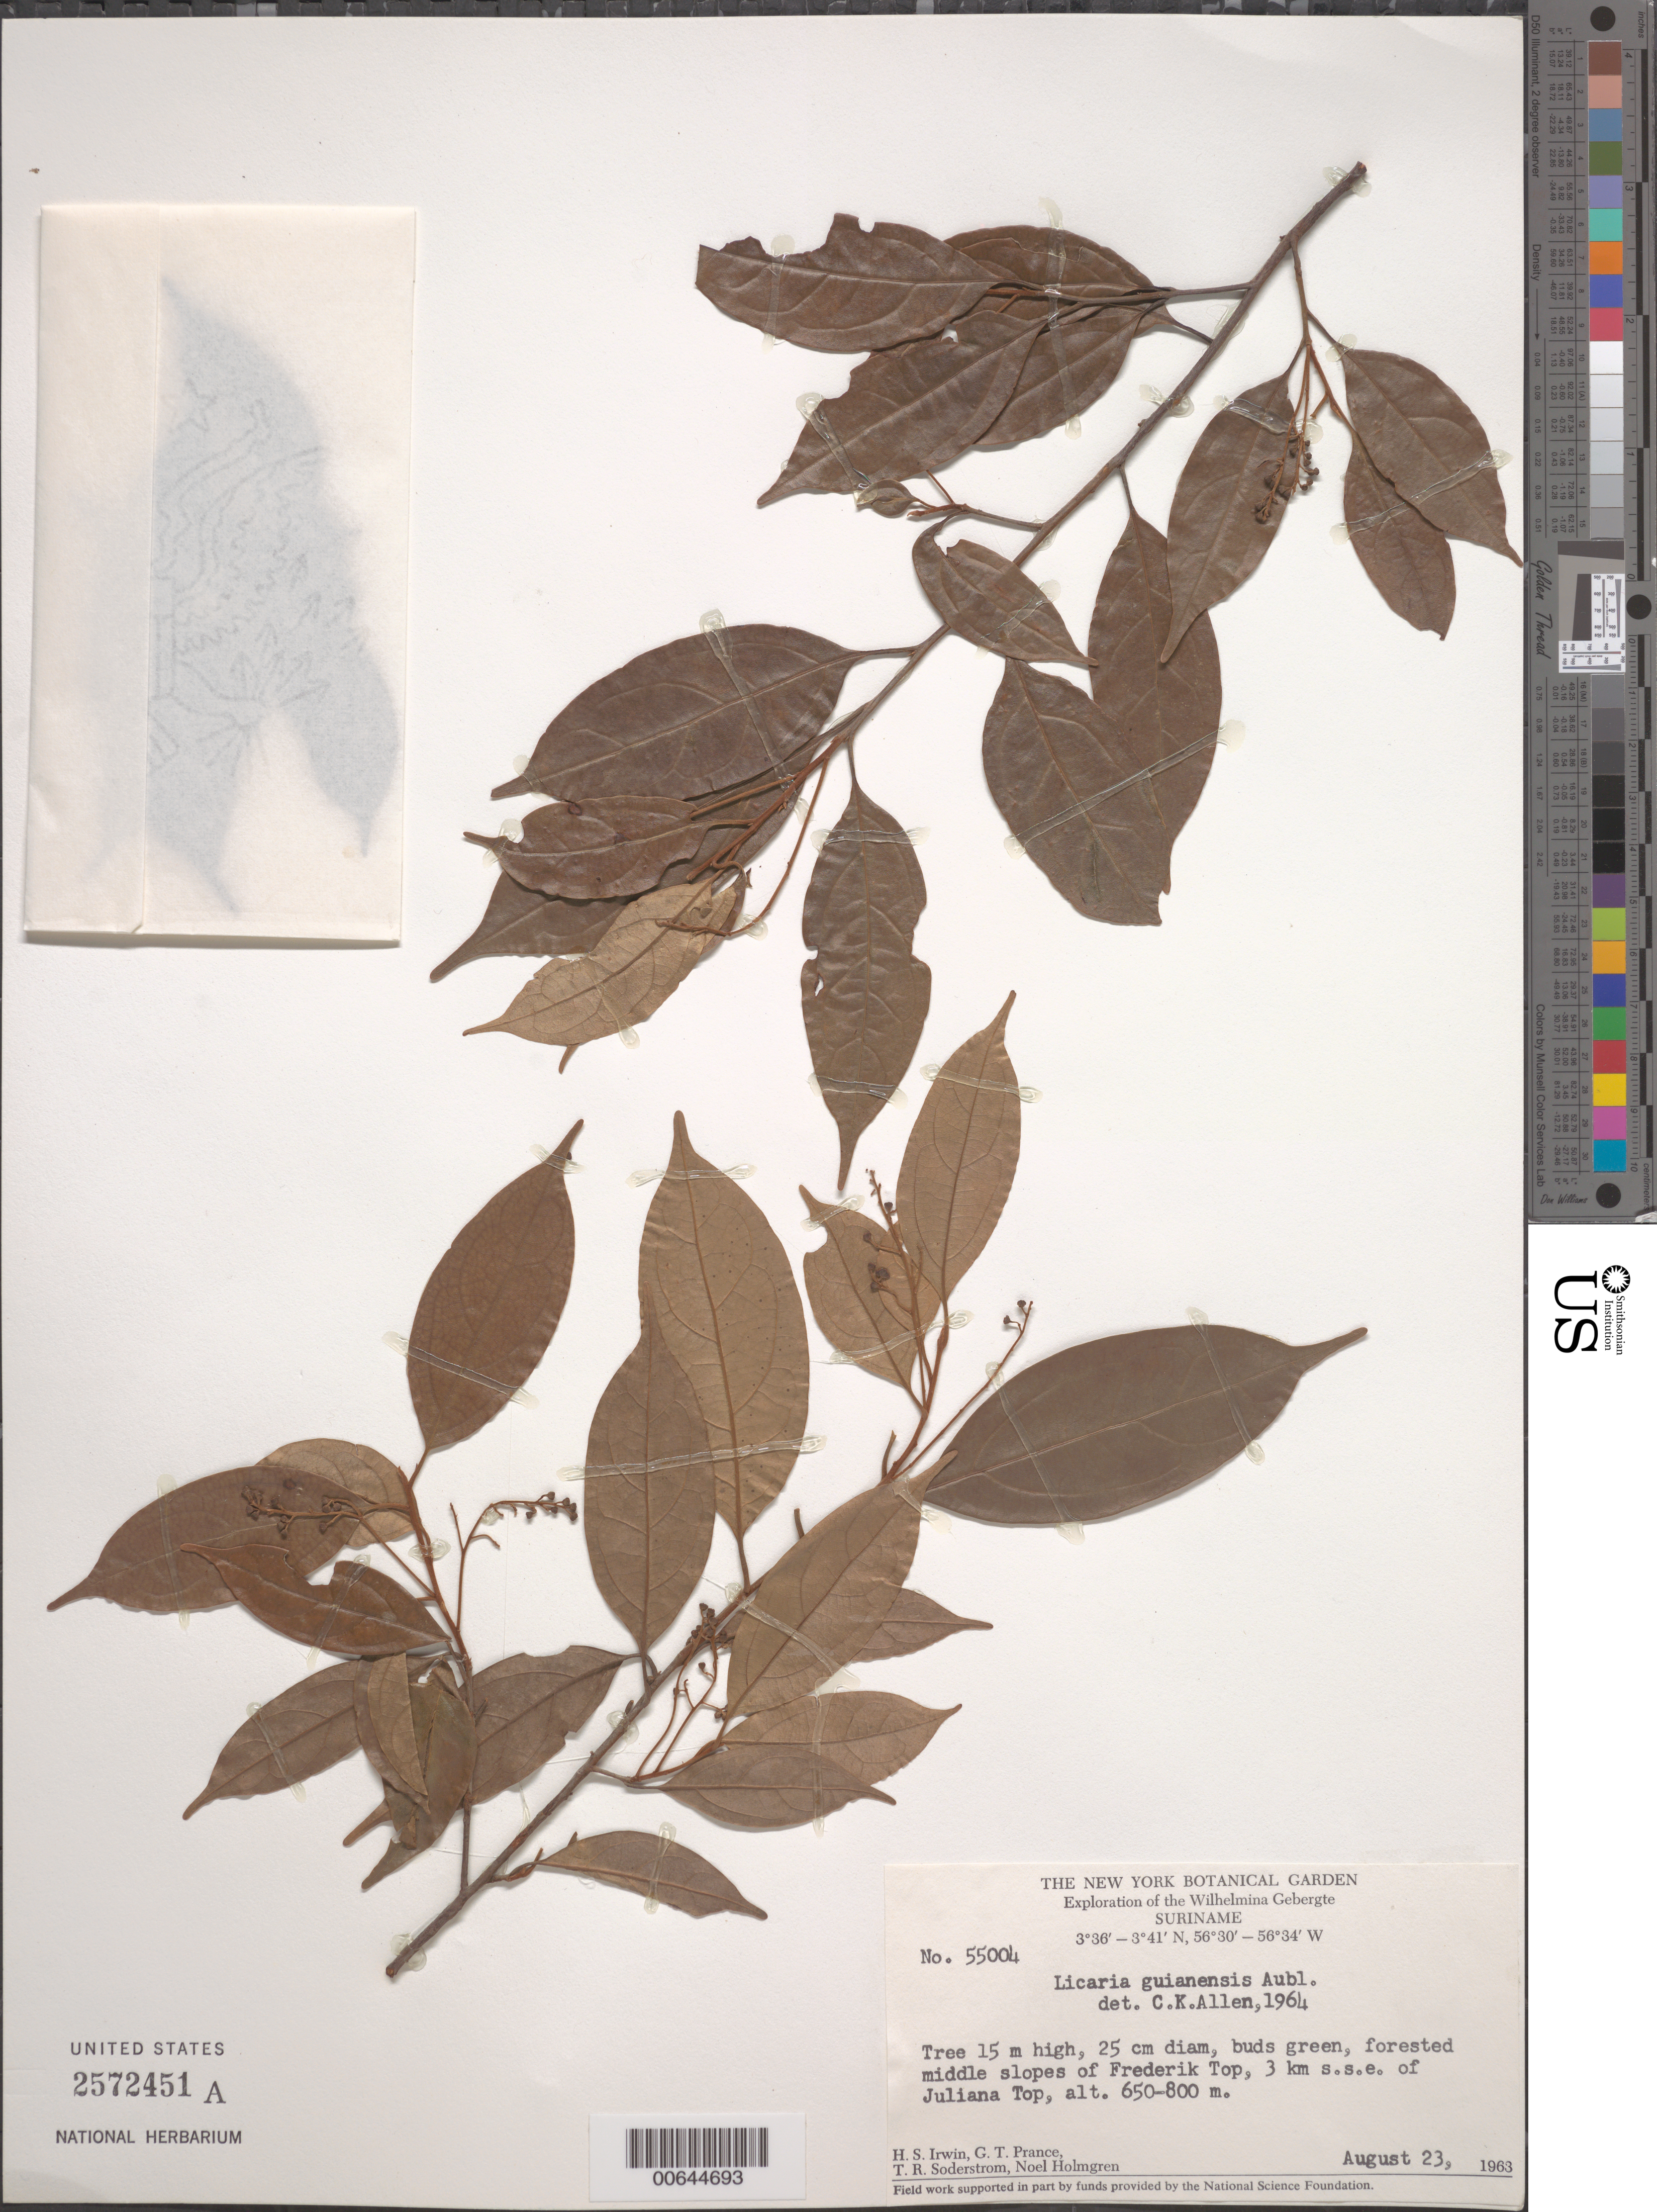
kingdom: Plantae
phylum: Tracheophyta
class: Magnoliopsida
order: Laurales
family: Lauraceae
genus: Licaria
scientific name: Licaria guianensis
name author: Aubl.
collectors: H. Irwin, G. T. Prance, T. R. Soderstrom & N. H. Holmgren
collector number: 55004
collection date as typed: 23-Aug-63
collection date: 1963-08-23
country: Suriname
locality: Frederik Top, 3 km SSE of Juliana Top, Wilhelmina Gebergte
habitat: Forested middle slopes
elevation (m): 650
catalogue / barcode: US 2572451A